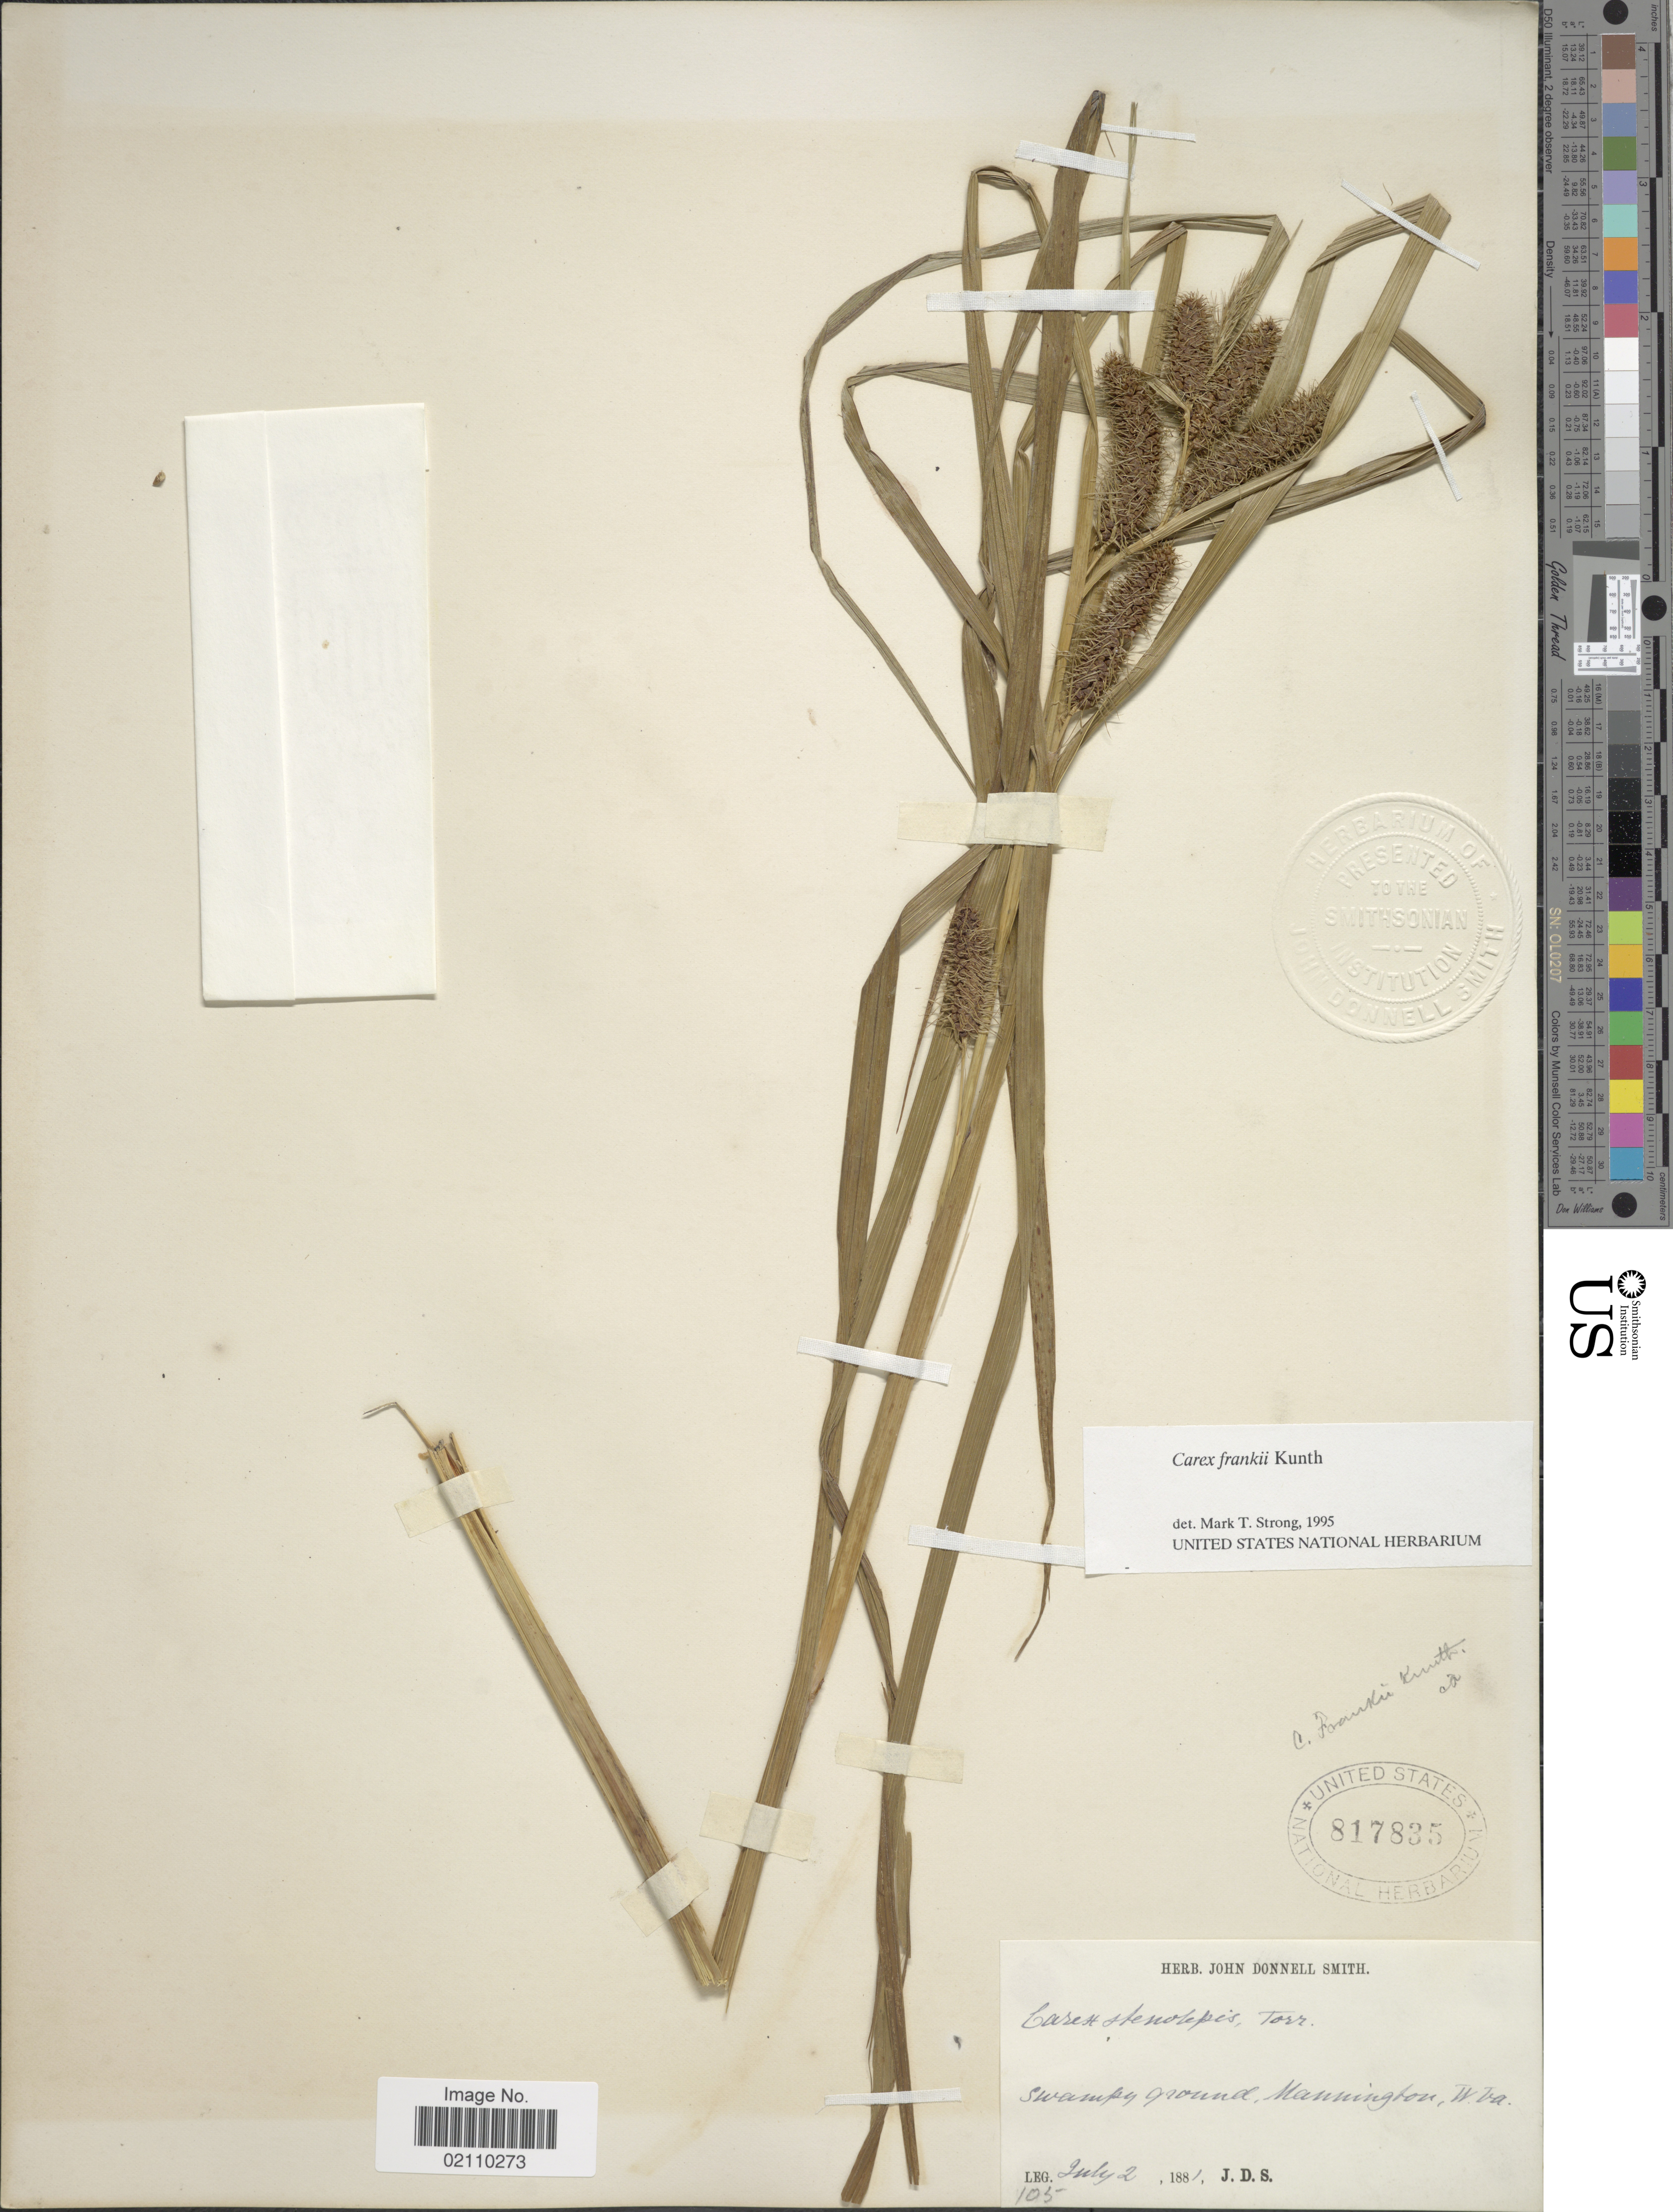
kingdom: Plantae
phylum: Tracheophyta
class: Liliopsida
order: Poales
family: Cyperaceae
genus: Carex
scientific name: Carex frankii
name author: Kunth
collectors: J. Donnell Smith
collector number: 105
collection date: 1881-07-02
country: United States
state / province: West Virginia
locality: Swampy ground, Mannington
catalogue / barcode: US 817835